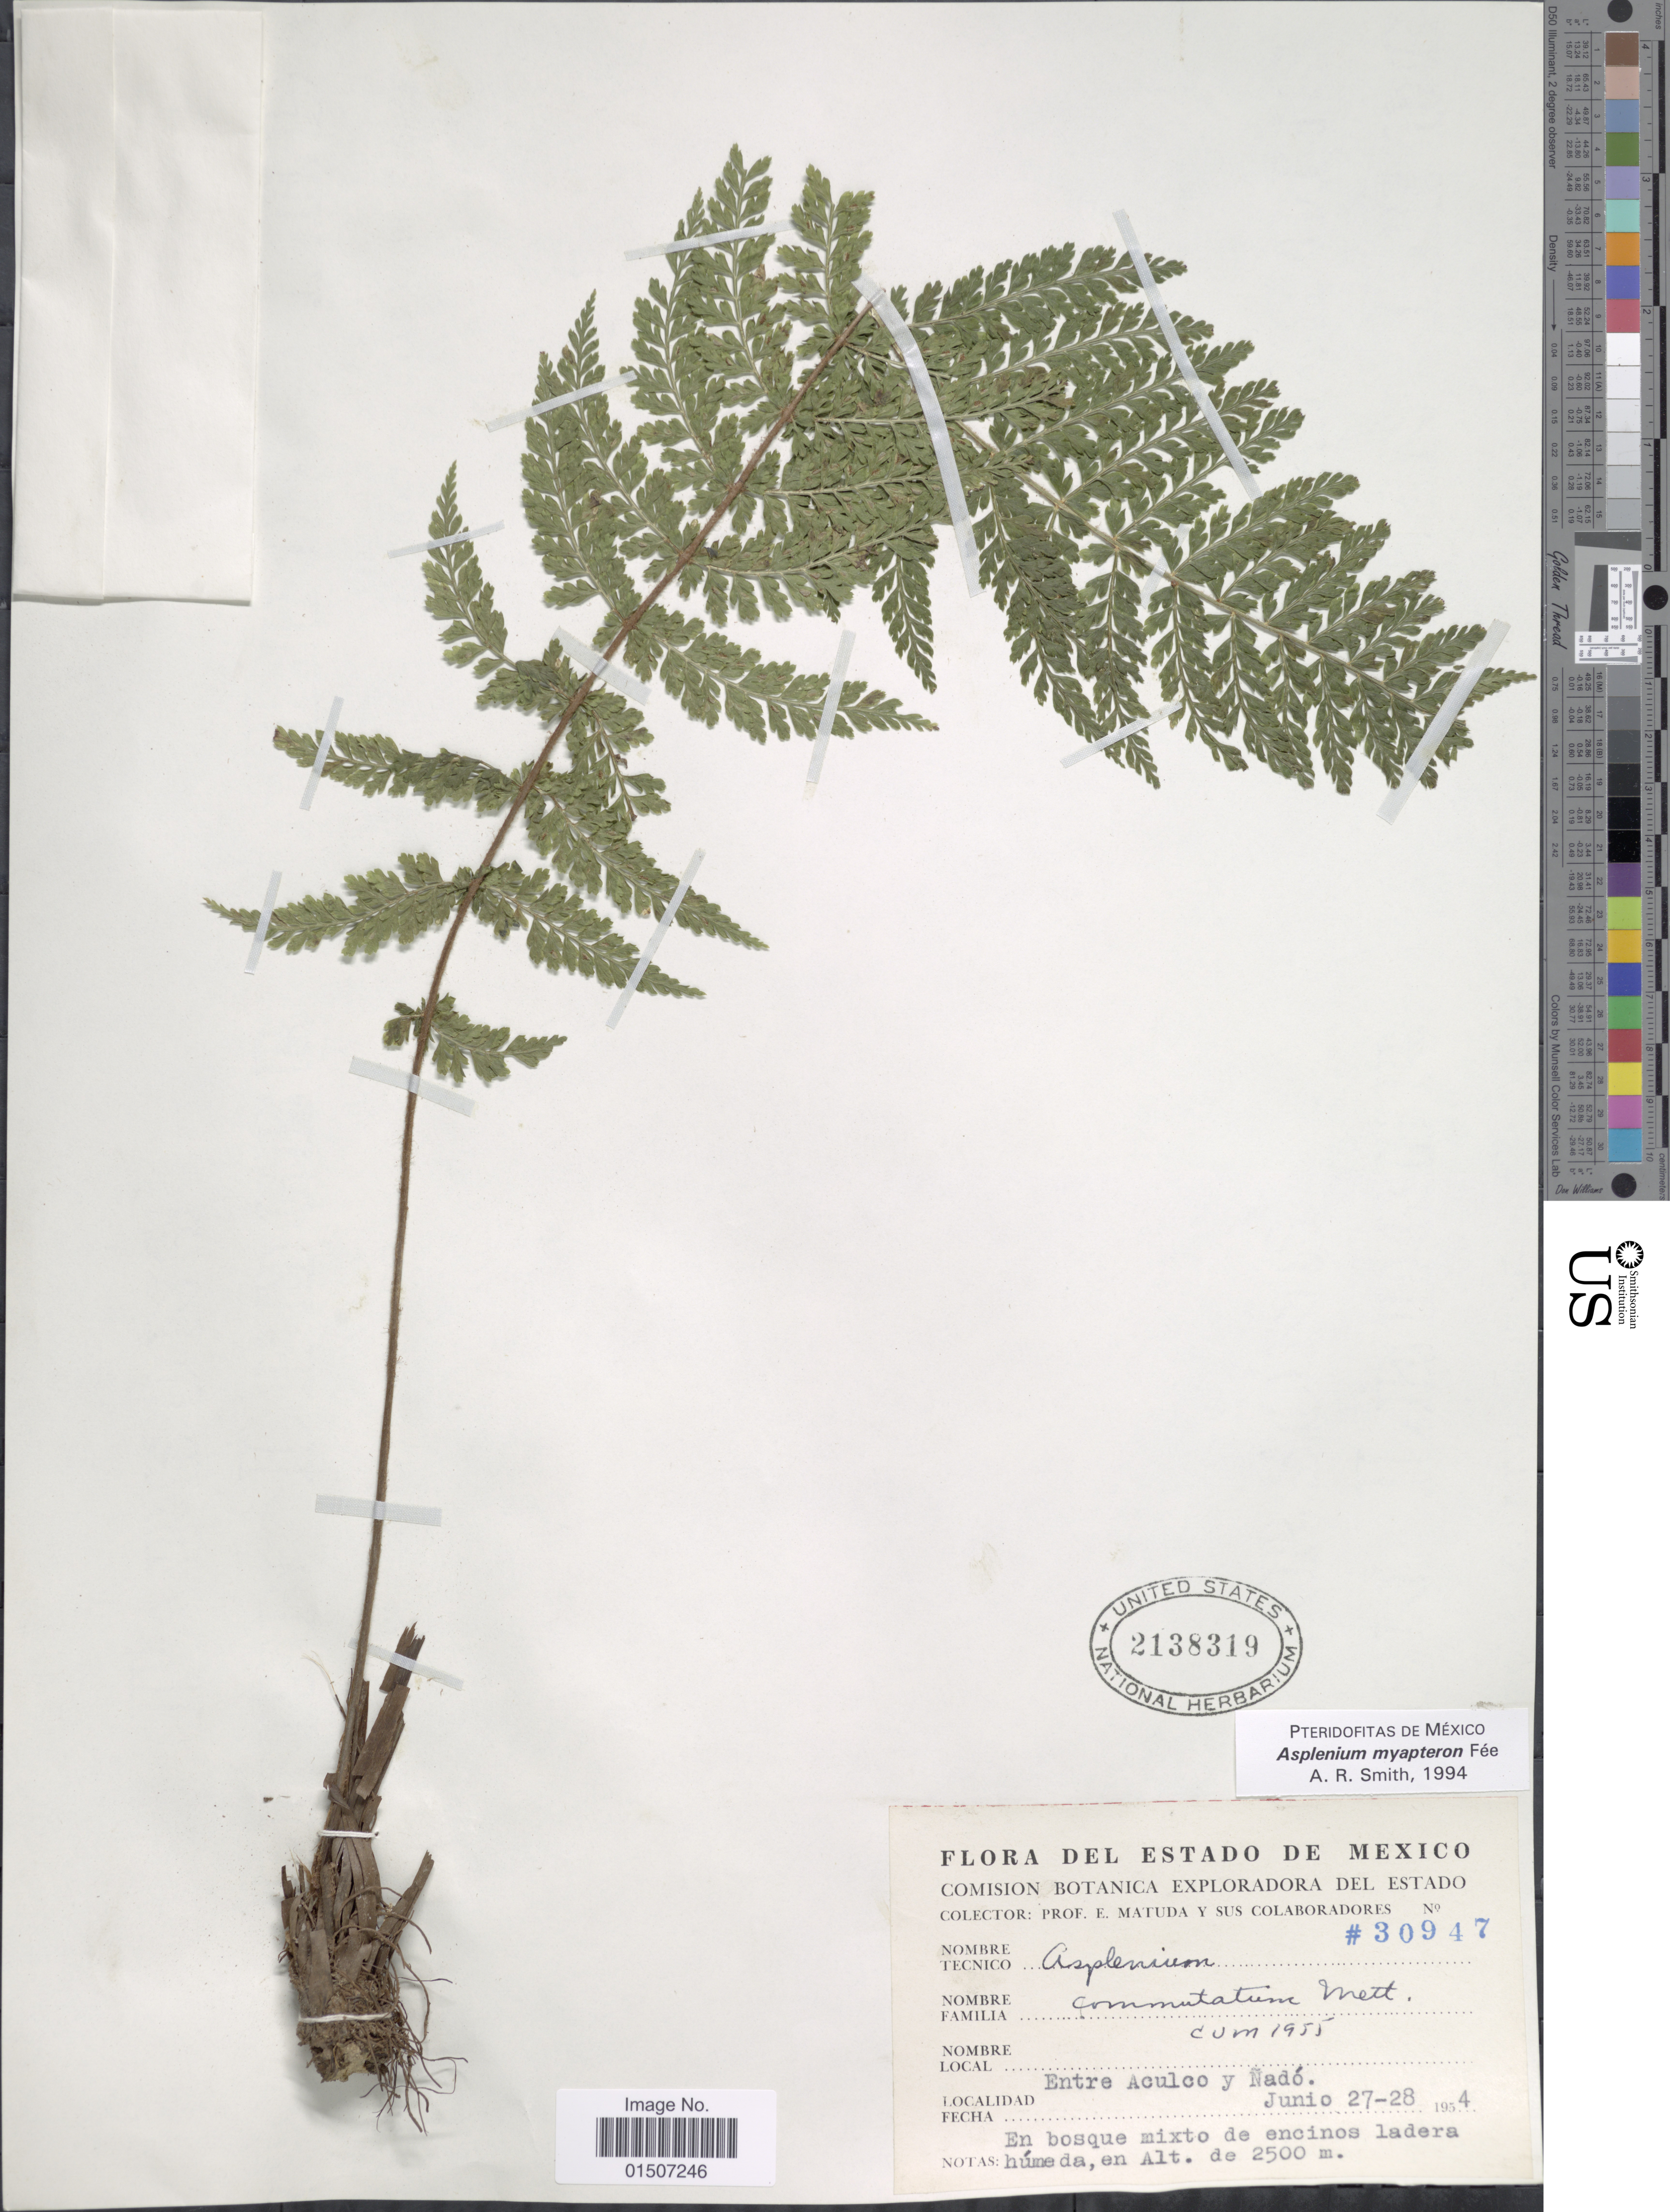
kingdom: Plantae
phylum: Tracheophyta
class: Polypodiopsida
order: Polypodiales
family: Aspleniaceae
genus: Asplenium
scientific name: Asplenium myapteron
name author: Fée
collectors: E. Matuda & et al.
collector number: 30947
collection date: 1954-06-27/1954-06-28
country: Mexico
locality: Entre Aculco u Nadó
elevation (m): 2500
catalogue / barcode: US 2138319